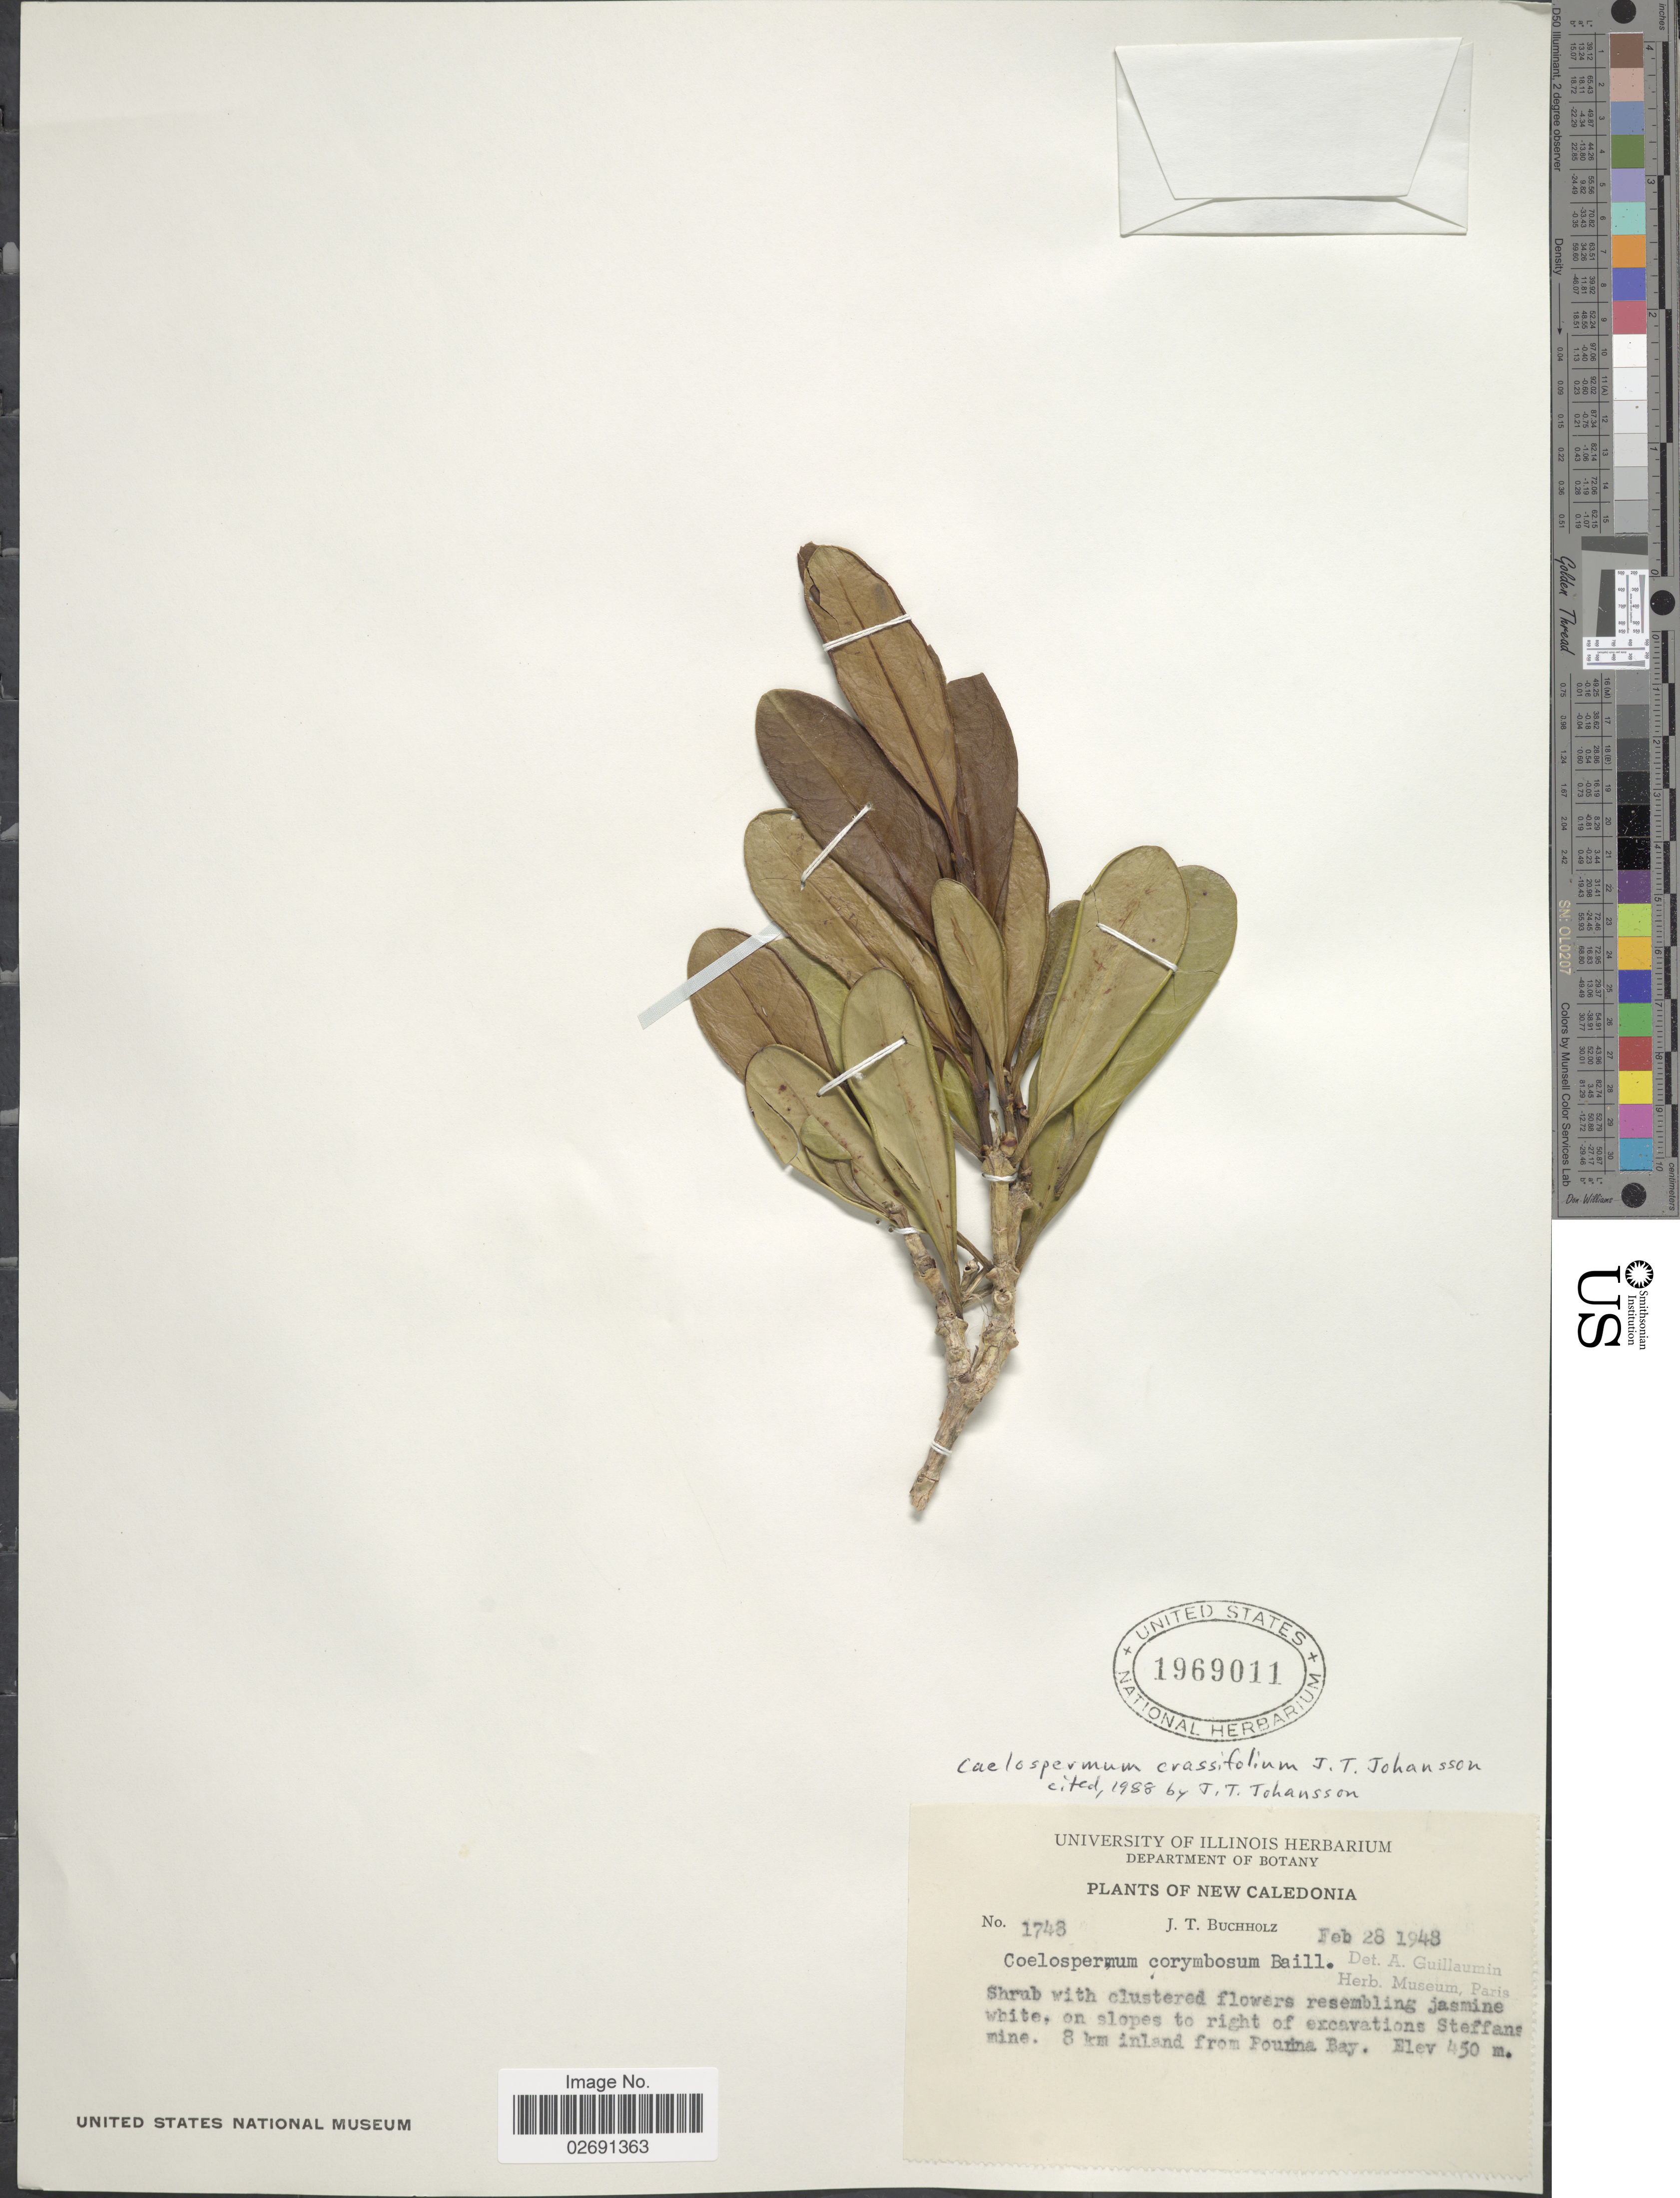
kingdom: Plantae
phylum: Tracheophyta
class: Magnoliopsida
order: Gentianales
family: Rubiaceae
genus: Coelospermum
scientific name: Coelospermum crassifolium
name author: J.T. Johanss.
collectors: J. T. Buchholz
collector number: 1748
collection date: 1948-02-28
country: New Caledonia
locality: On slopes to right of excavations Steffans mine, 8 km inland from Pourina [interpreted] Bay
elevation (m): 450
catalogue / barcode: US 1969011